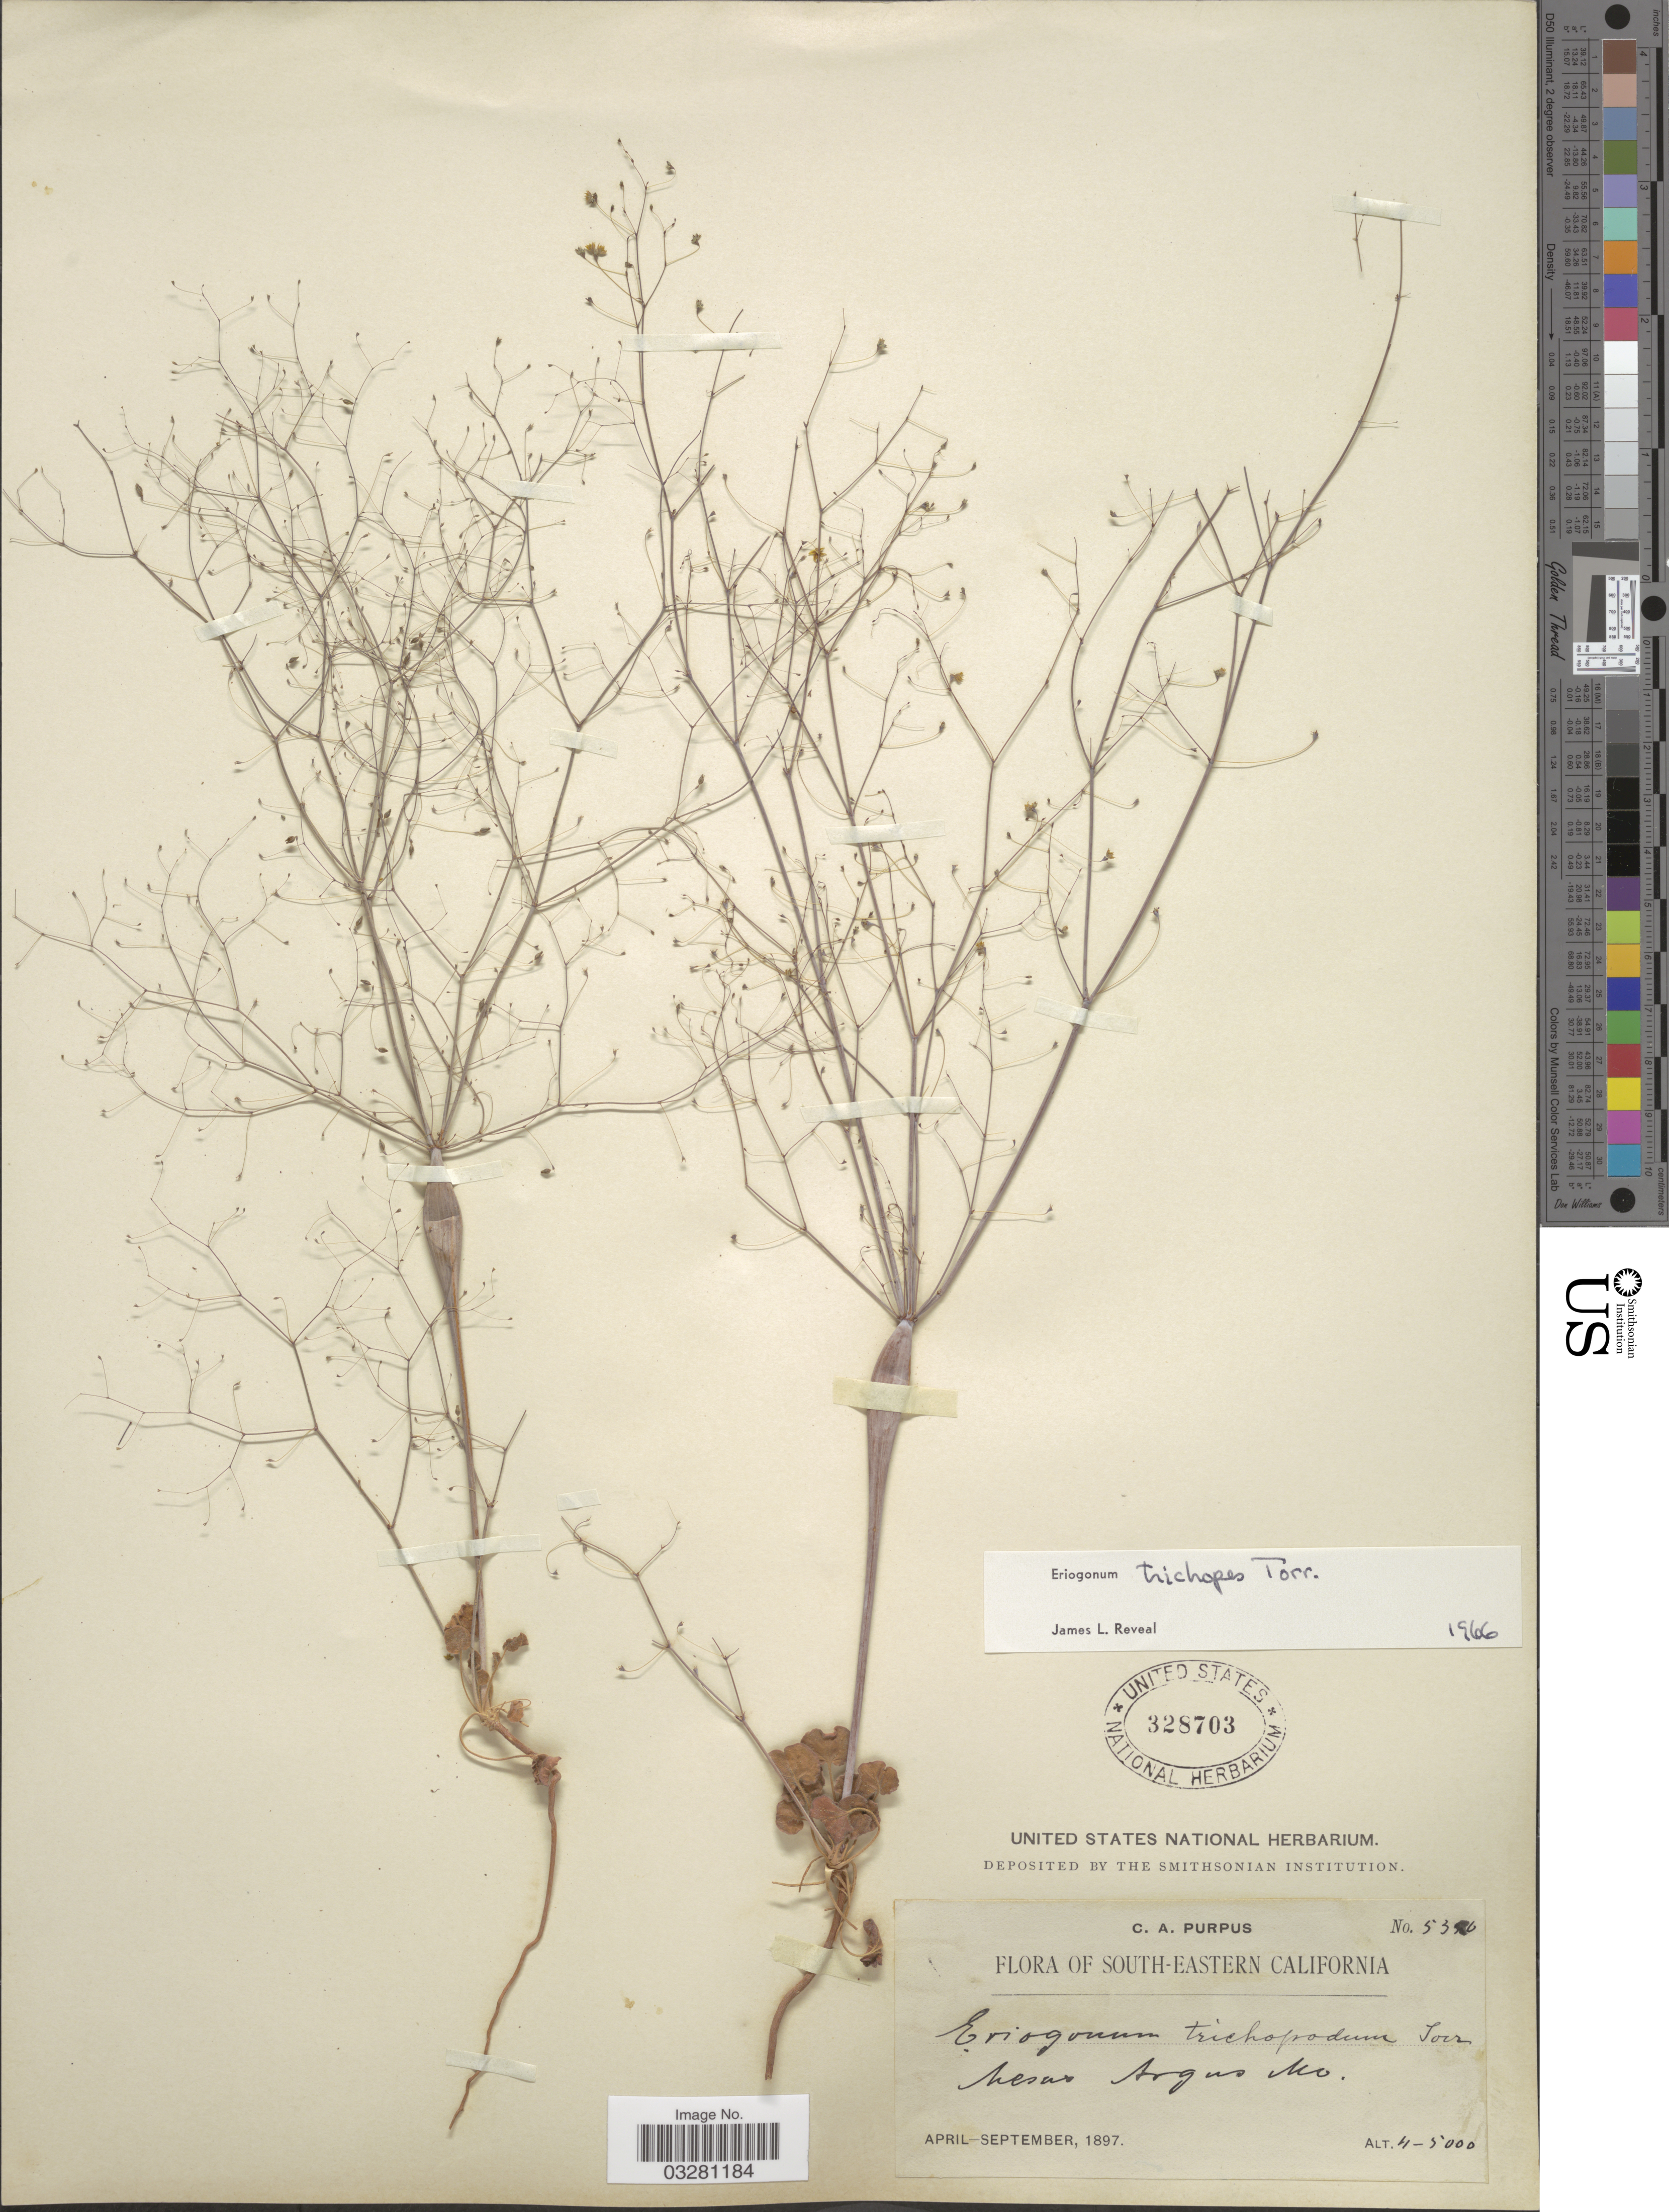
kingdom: Plantae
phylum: Tracheophyta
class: Magnoliopsida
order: Caryophyllales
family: Polygonaceae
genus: Eriogonum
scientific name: Eriogonum trichopes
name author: Torr.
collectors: C. A. Purpus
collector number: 536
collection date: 1897-04/1897-09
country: United States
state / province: California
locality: South-Eastern California. Mesas Argus Mo.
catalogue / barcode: US 328703